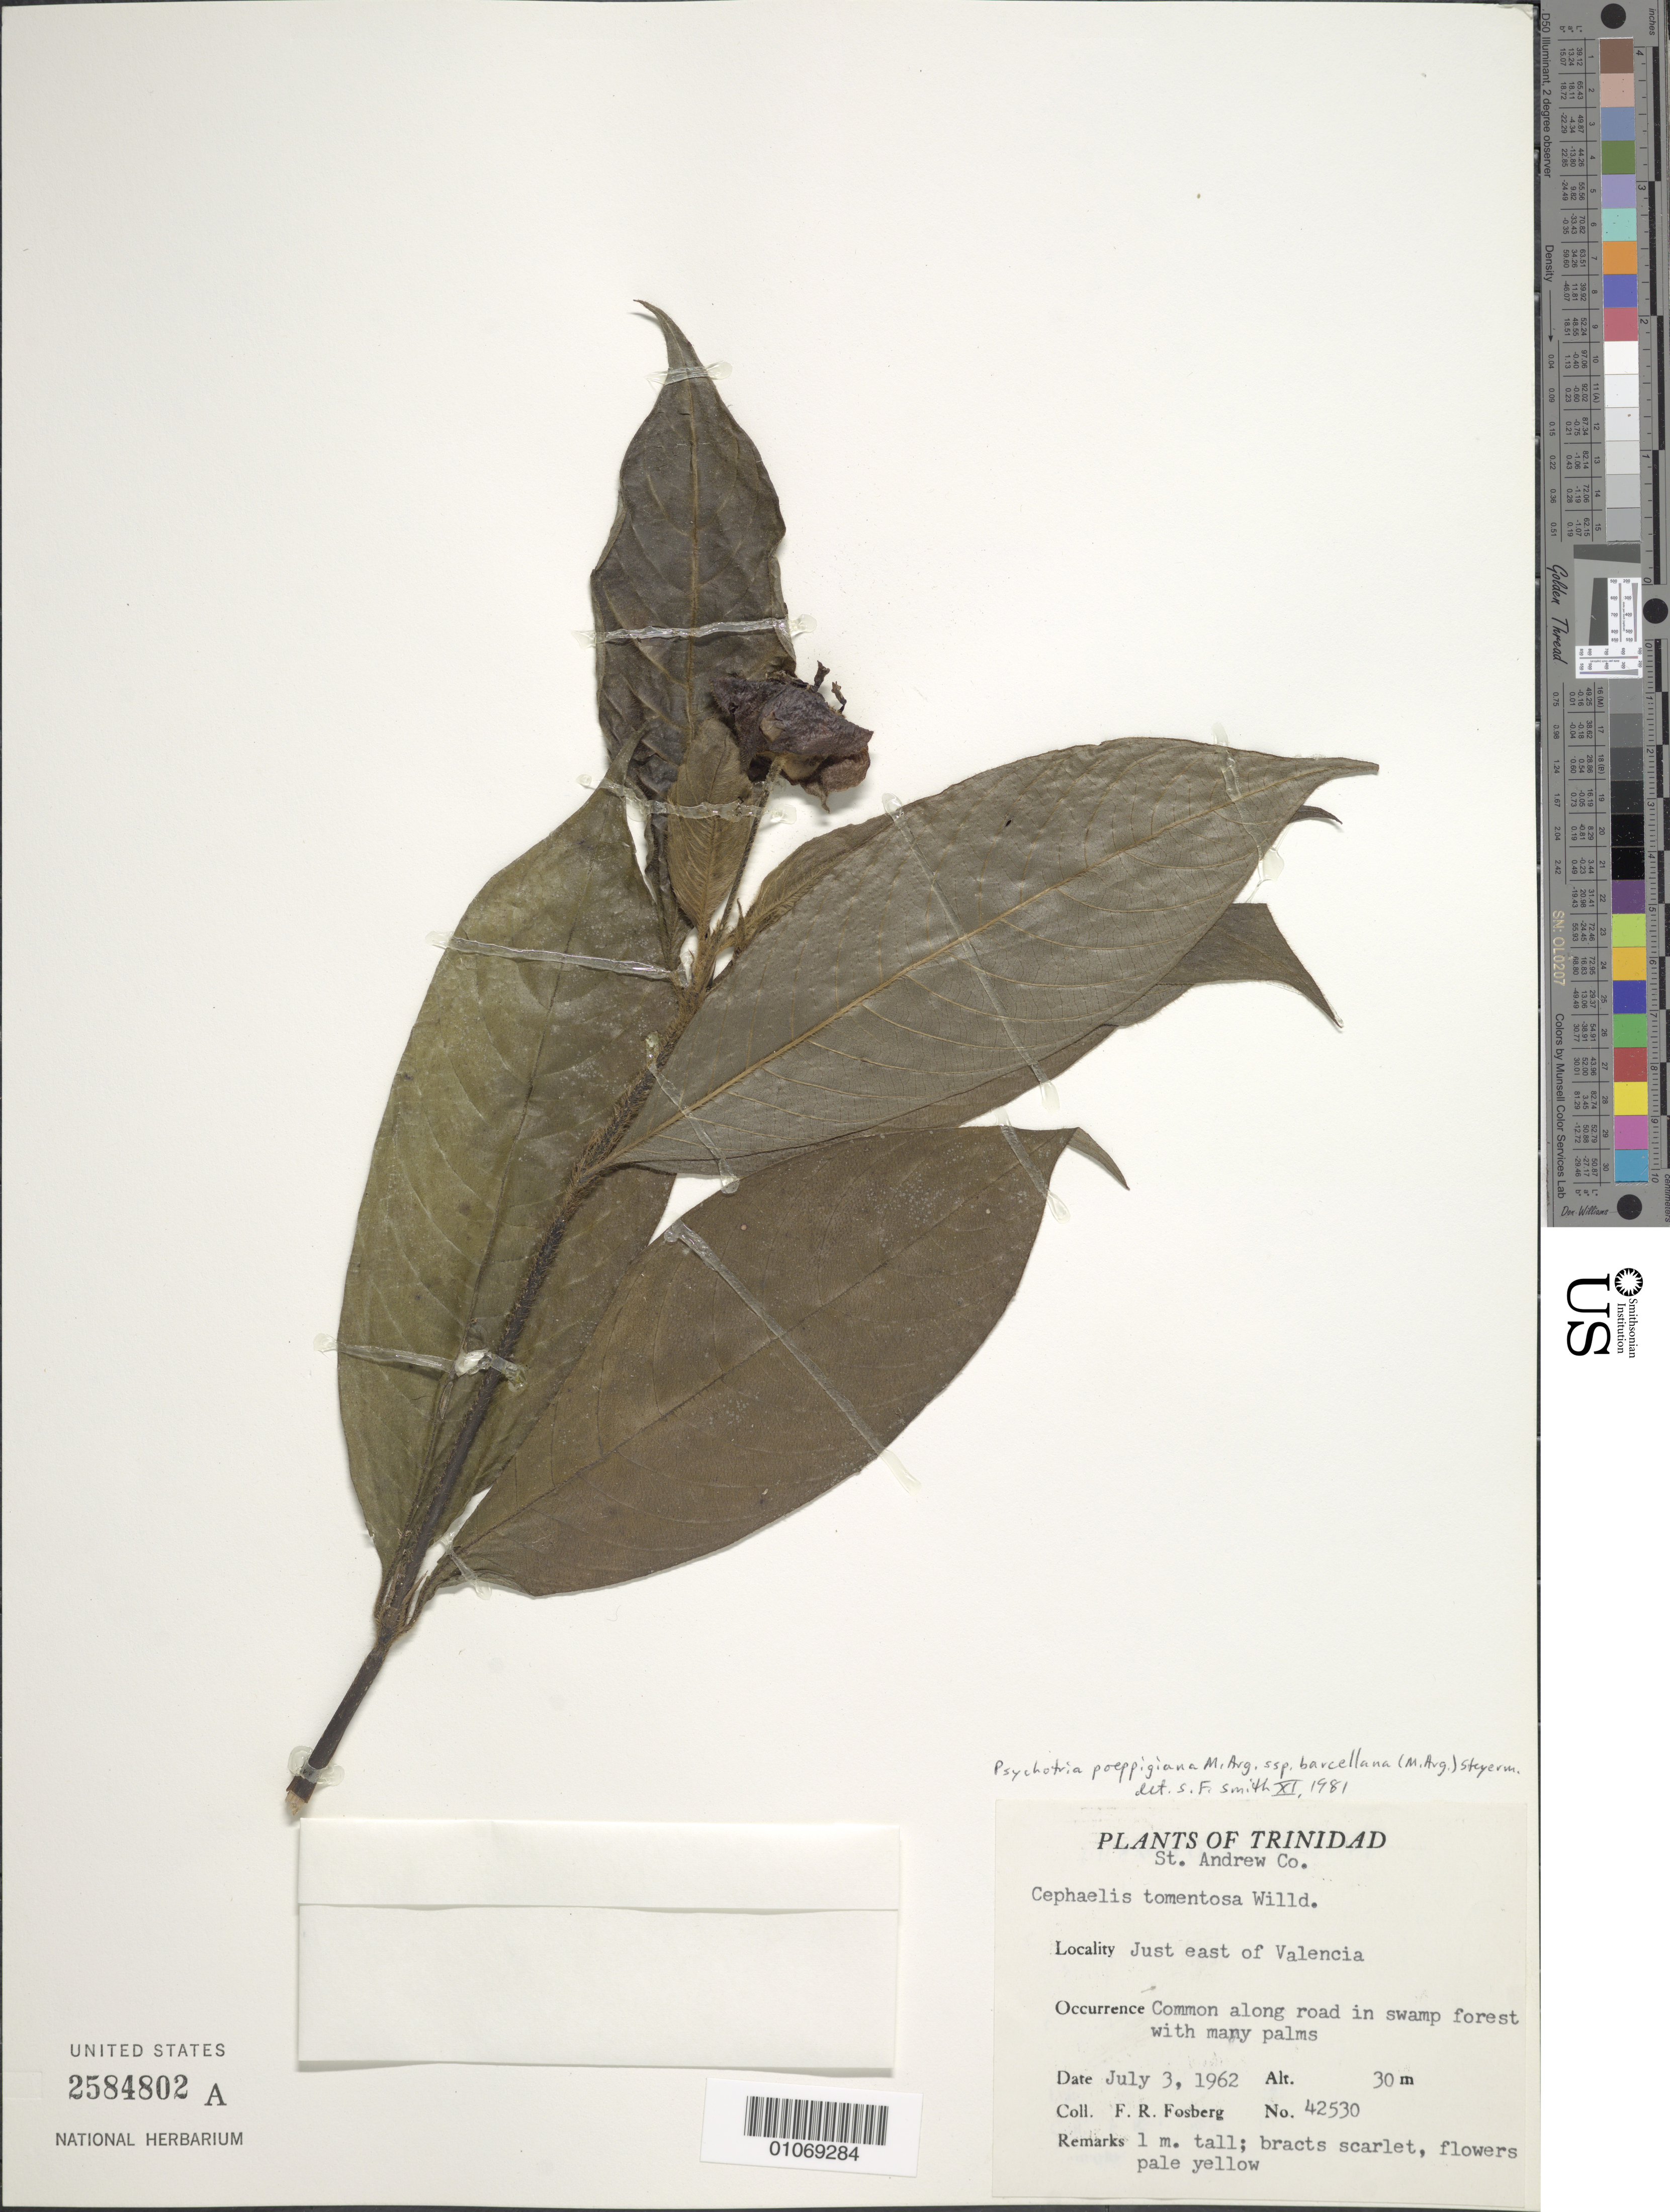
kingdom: Plantae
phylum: Tracheophyta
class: Magnoliopsida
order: Gentianales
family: Rubiaceae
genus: Cephaelis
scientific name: Cephaelis tomentosa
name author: (Aubl.) Vahl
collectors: F. R. Fosberg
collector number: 42530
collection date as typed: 03 Jul 1962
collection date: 1962-07-03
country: Trinidad and Tobago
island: Trinidad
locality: Just east of Valencia, St. Andrew Co.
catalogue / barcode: US 2584802A